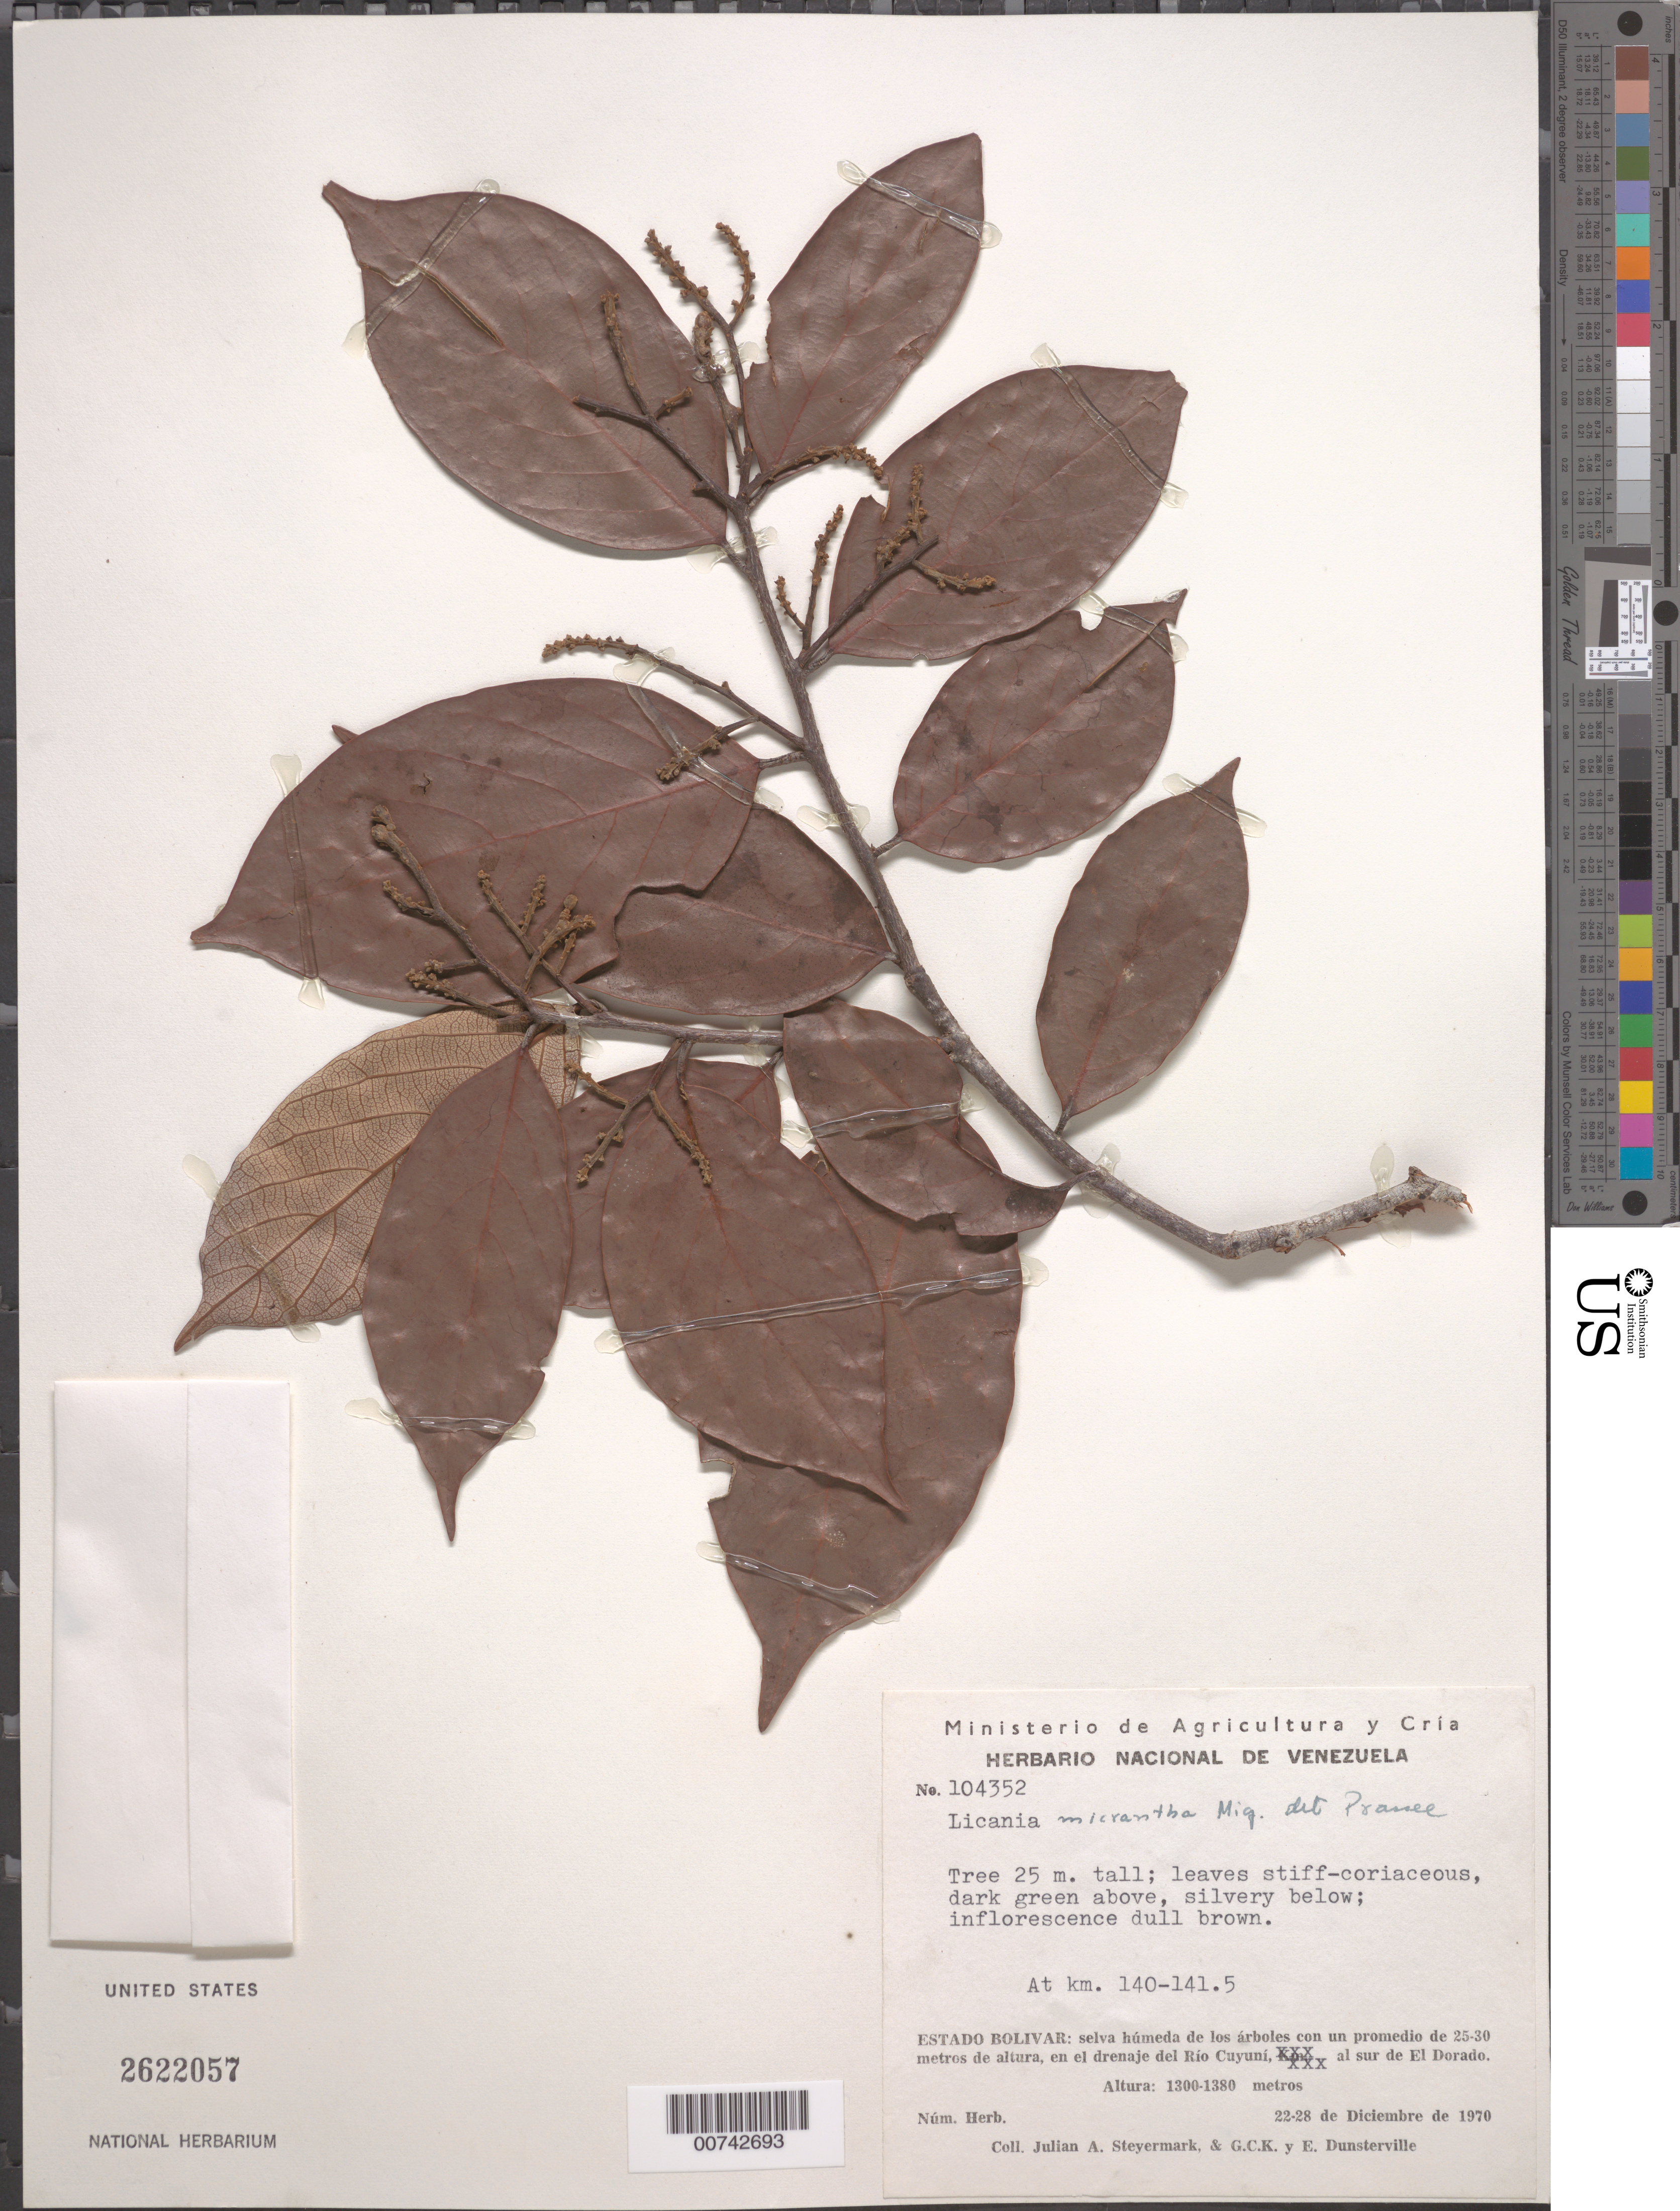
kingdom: Plantae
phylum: Tracheophyta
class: Magnoliopsida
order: Malpighiales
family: Chrysobalanaceae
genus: Licania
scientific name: Licania micrantha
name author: Miq.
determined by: Prance, G. T.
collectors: J. Steyermark, G. C. K. Dunsterville & E. Dunsterville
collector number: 104352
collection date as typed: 22-Dec-70 to 28-Dec-70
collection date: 1970-12-22/1970-12-28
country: Venezuela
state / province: Bolívar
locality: Río Cuyuni, S of El Dorado, km 140-141.5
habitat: Selva húmeda de los arboles con un promedio de 25-30 metros de alturaen el drenaje del rio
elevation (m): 1300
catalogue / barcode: US 2622057